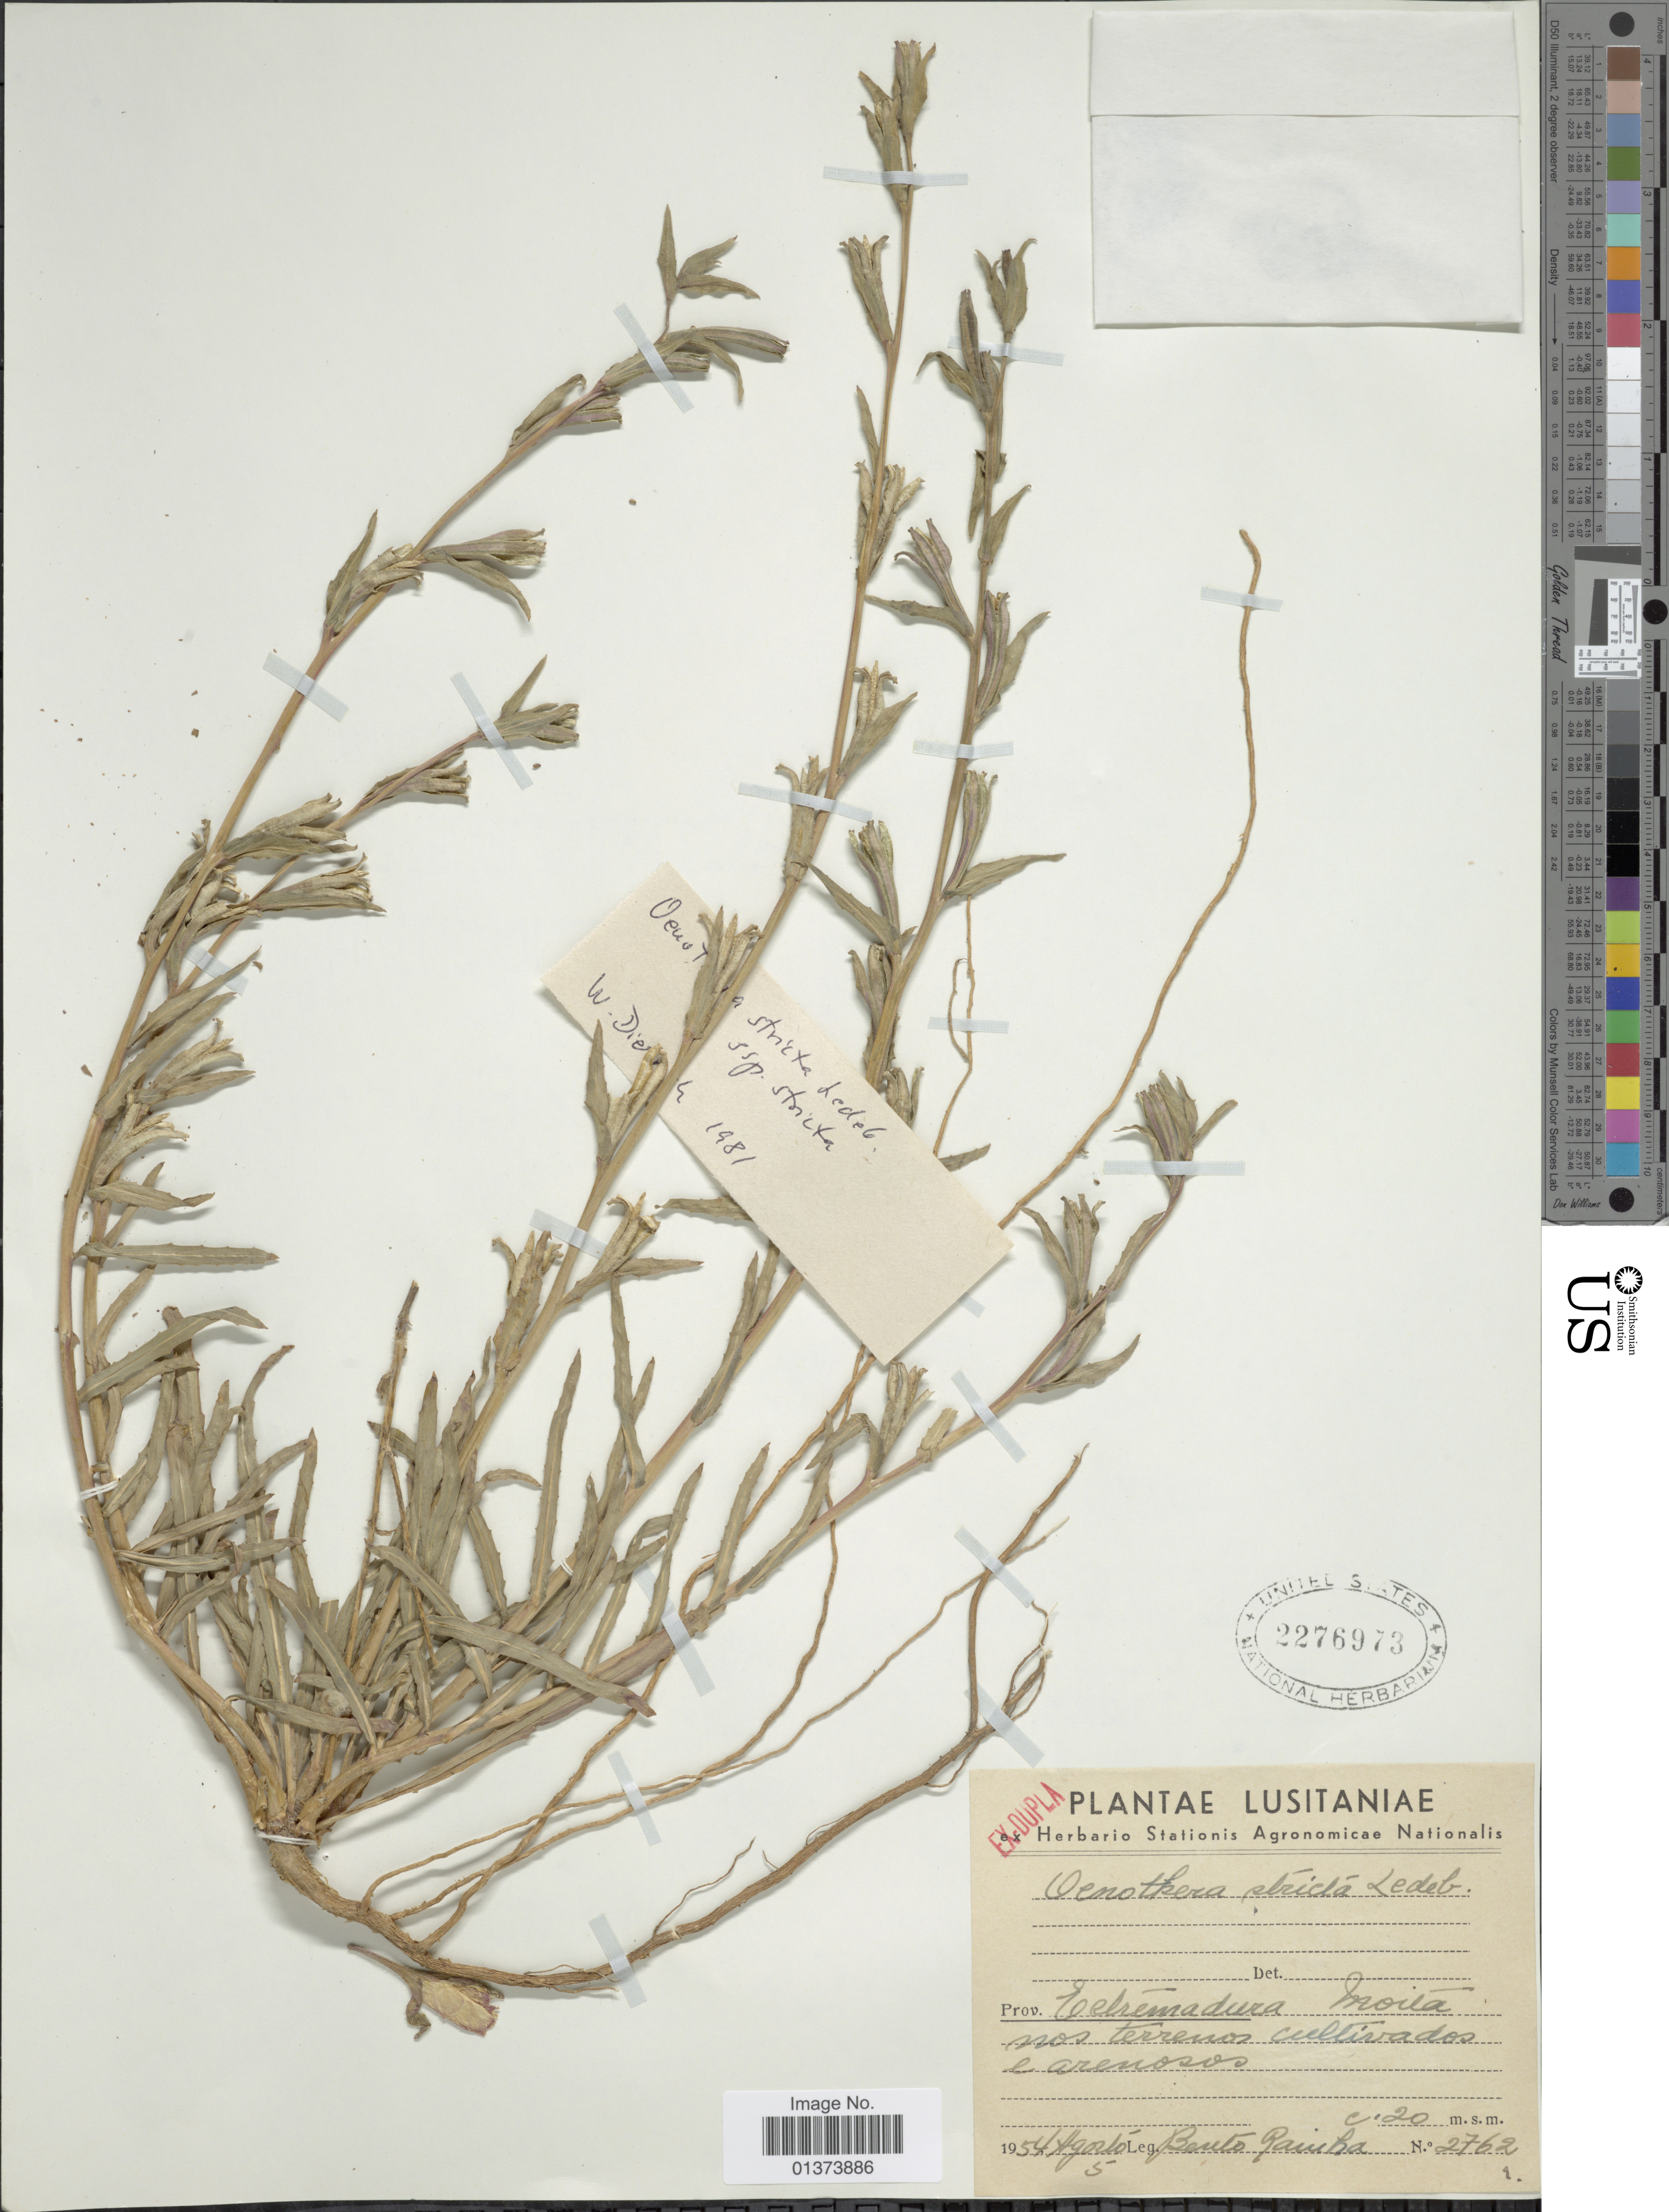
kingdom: Plantae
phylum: Tracheophyta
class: Magnoliopsida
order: Myrtales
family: Onagraceae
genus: Oenothera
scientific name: Oenothera stricta subsp. stricta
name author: Ledeb. ex Link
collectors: B. Rainha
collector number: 2762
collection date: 1954-08-05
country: Portugal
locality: Lusitaniae, Prov. Ectremadura, Moita nos terrenos cultivado e arenosos [interpreted]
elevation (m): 20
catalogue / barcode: US 2276973